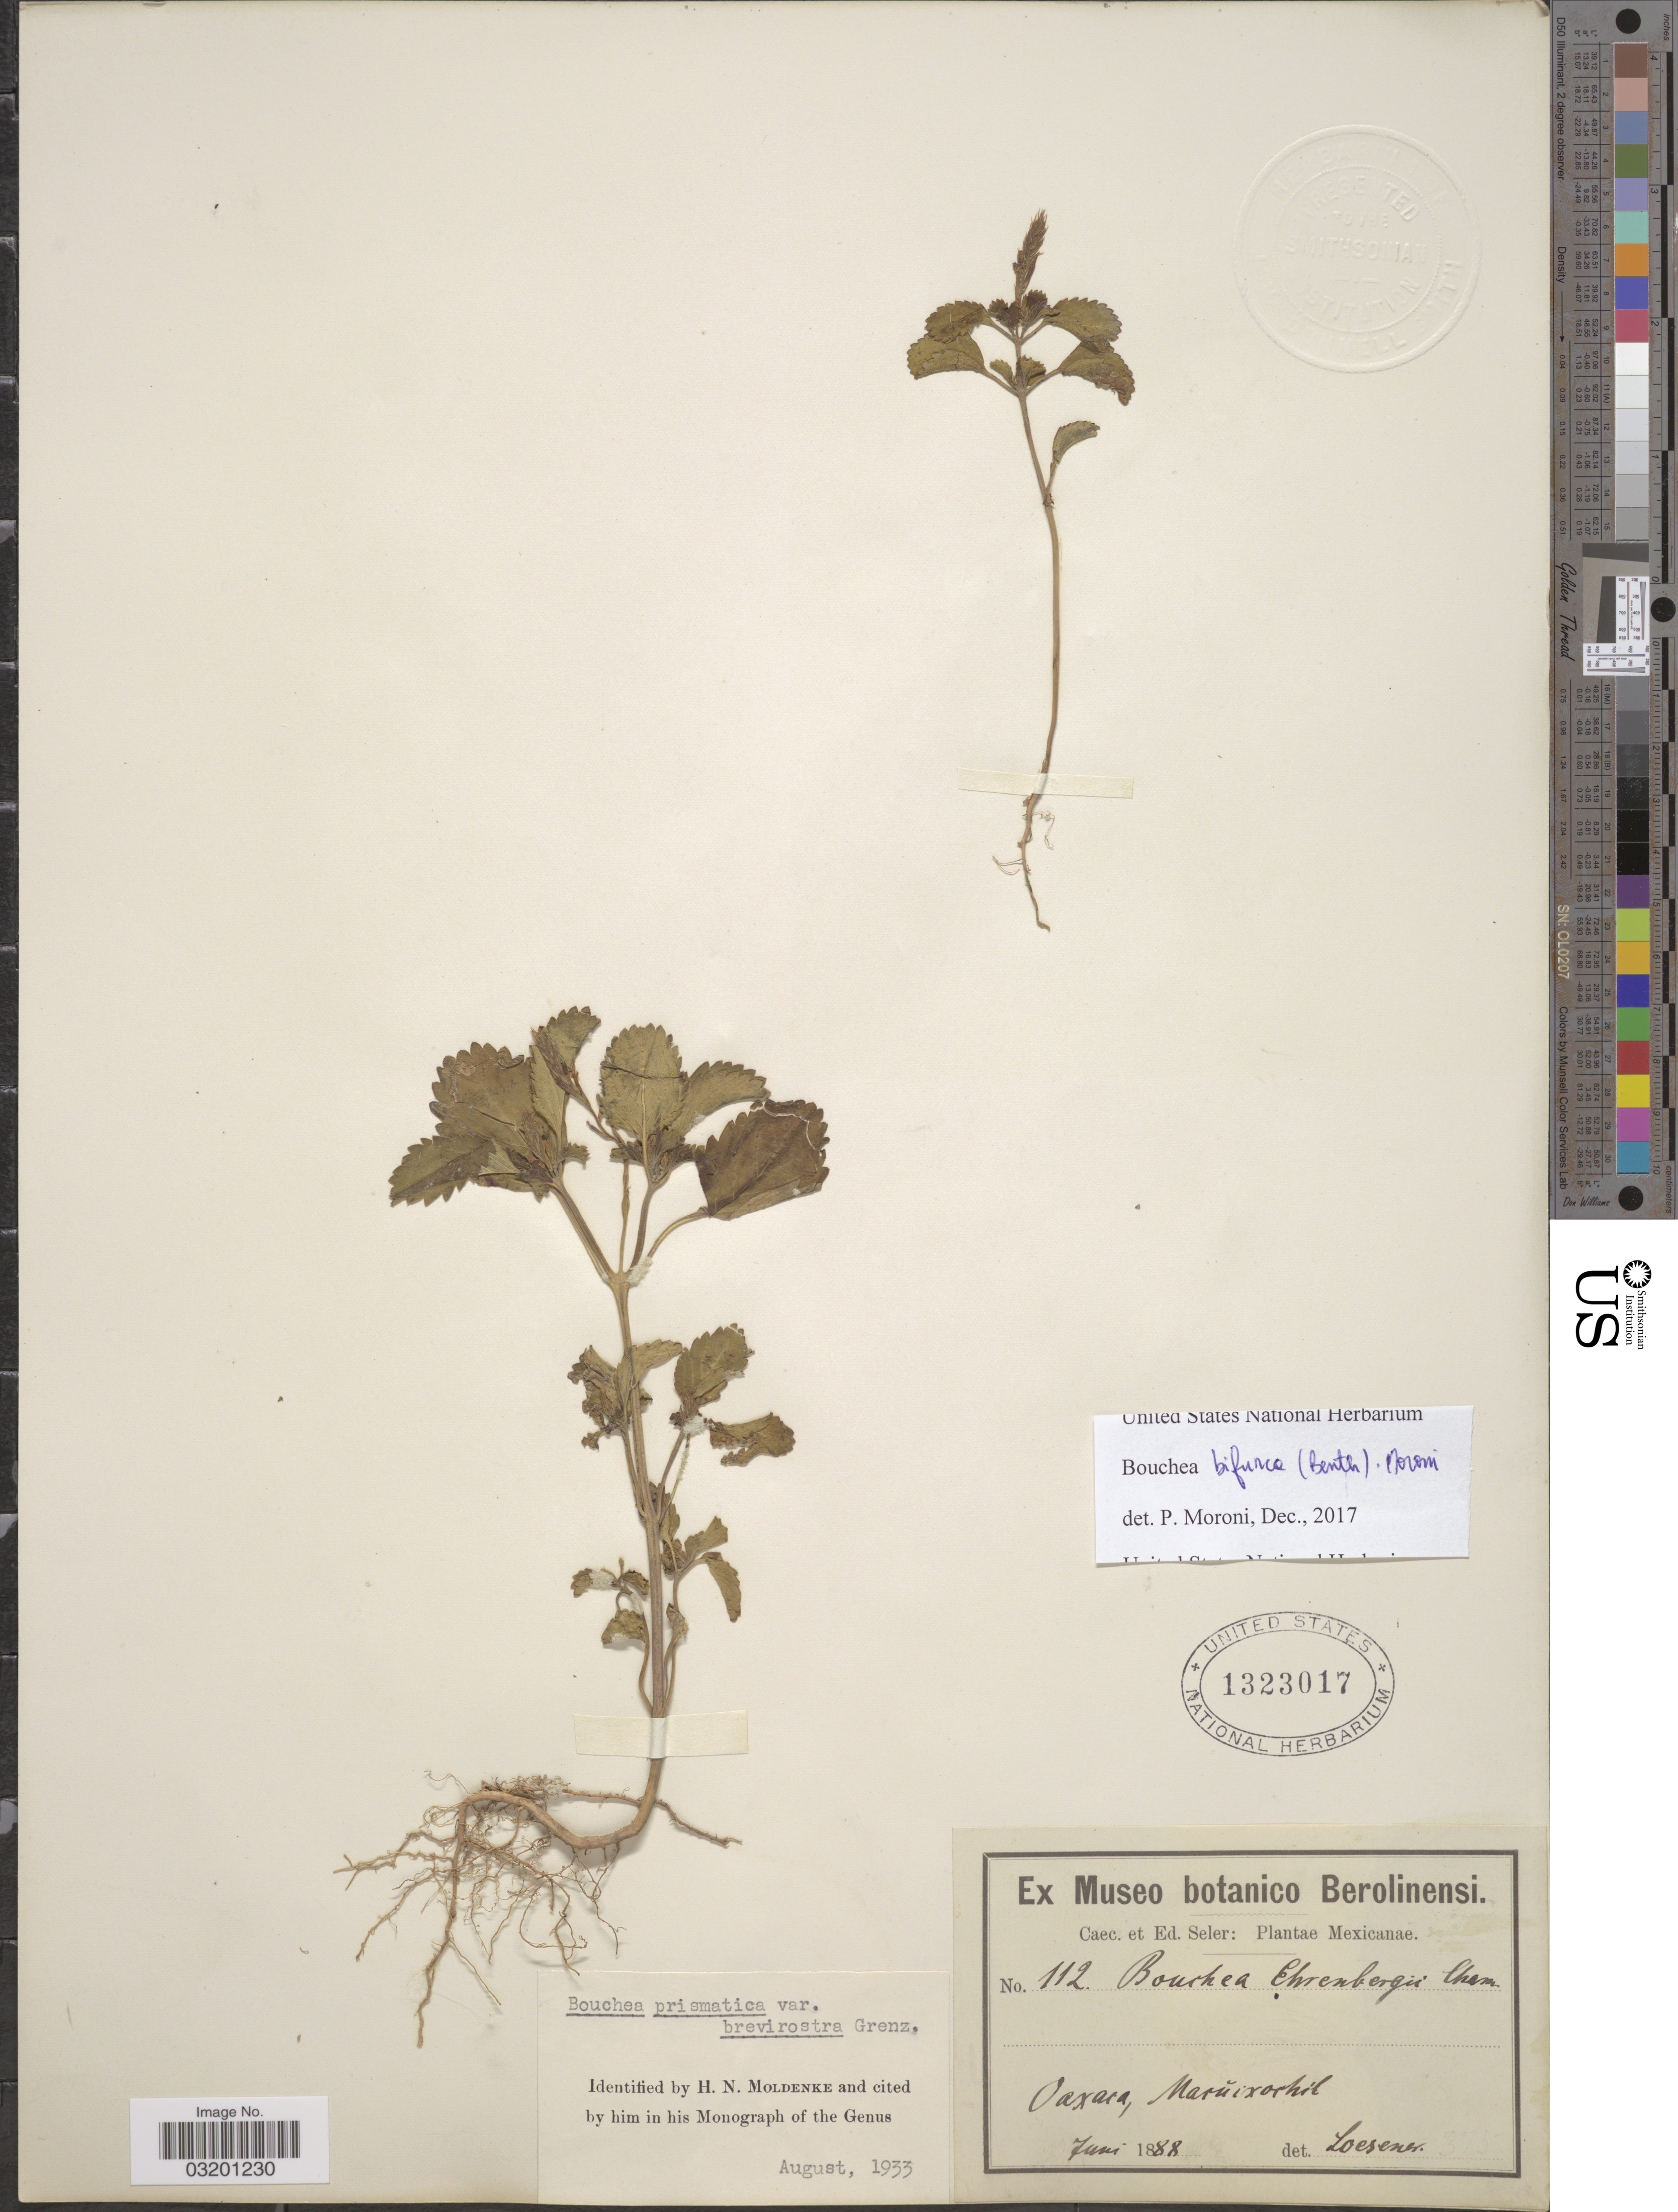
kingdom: Plantae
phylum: Tracheophyta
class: Magnoliopsida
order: Lamiales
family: Verbenaceae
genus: Bouchea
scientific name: Bouchea bifurca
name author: (Benth.) P. Moroni & N. O'Leary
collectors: ex Caec. et Ed Seler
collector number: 112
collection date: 1888-06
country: Mexico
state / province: Oaxaca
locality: Macuixochil.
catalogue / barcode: US 1323017